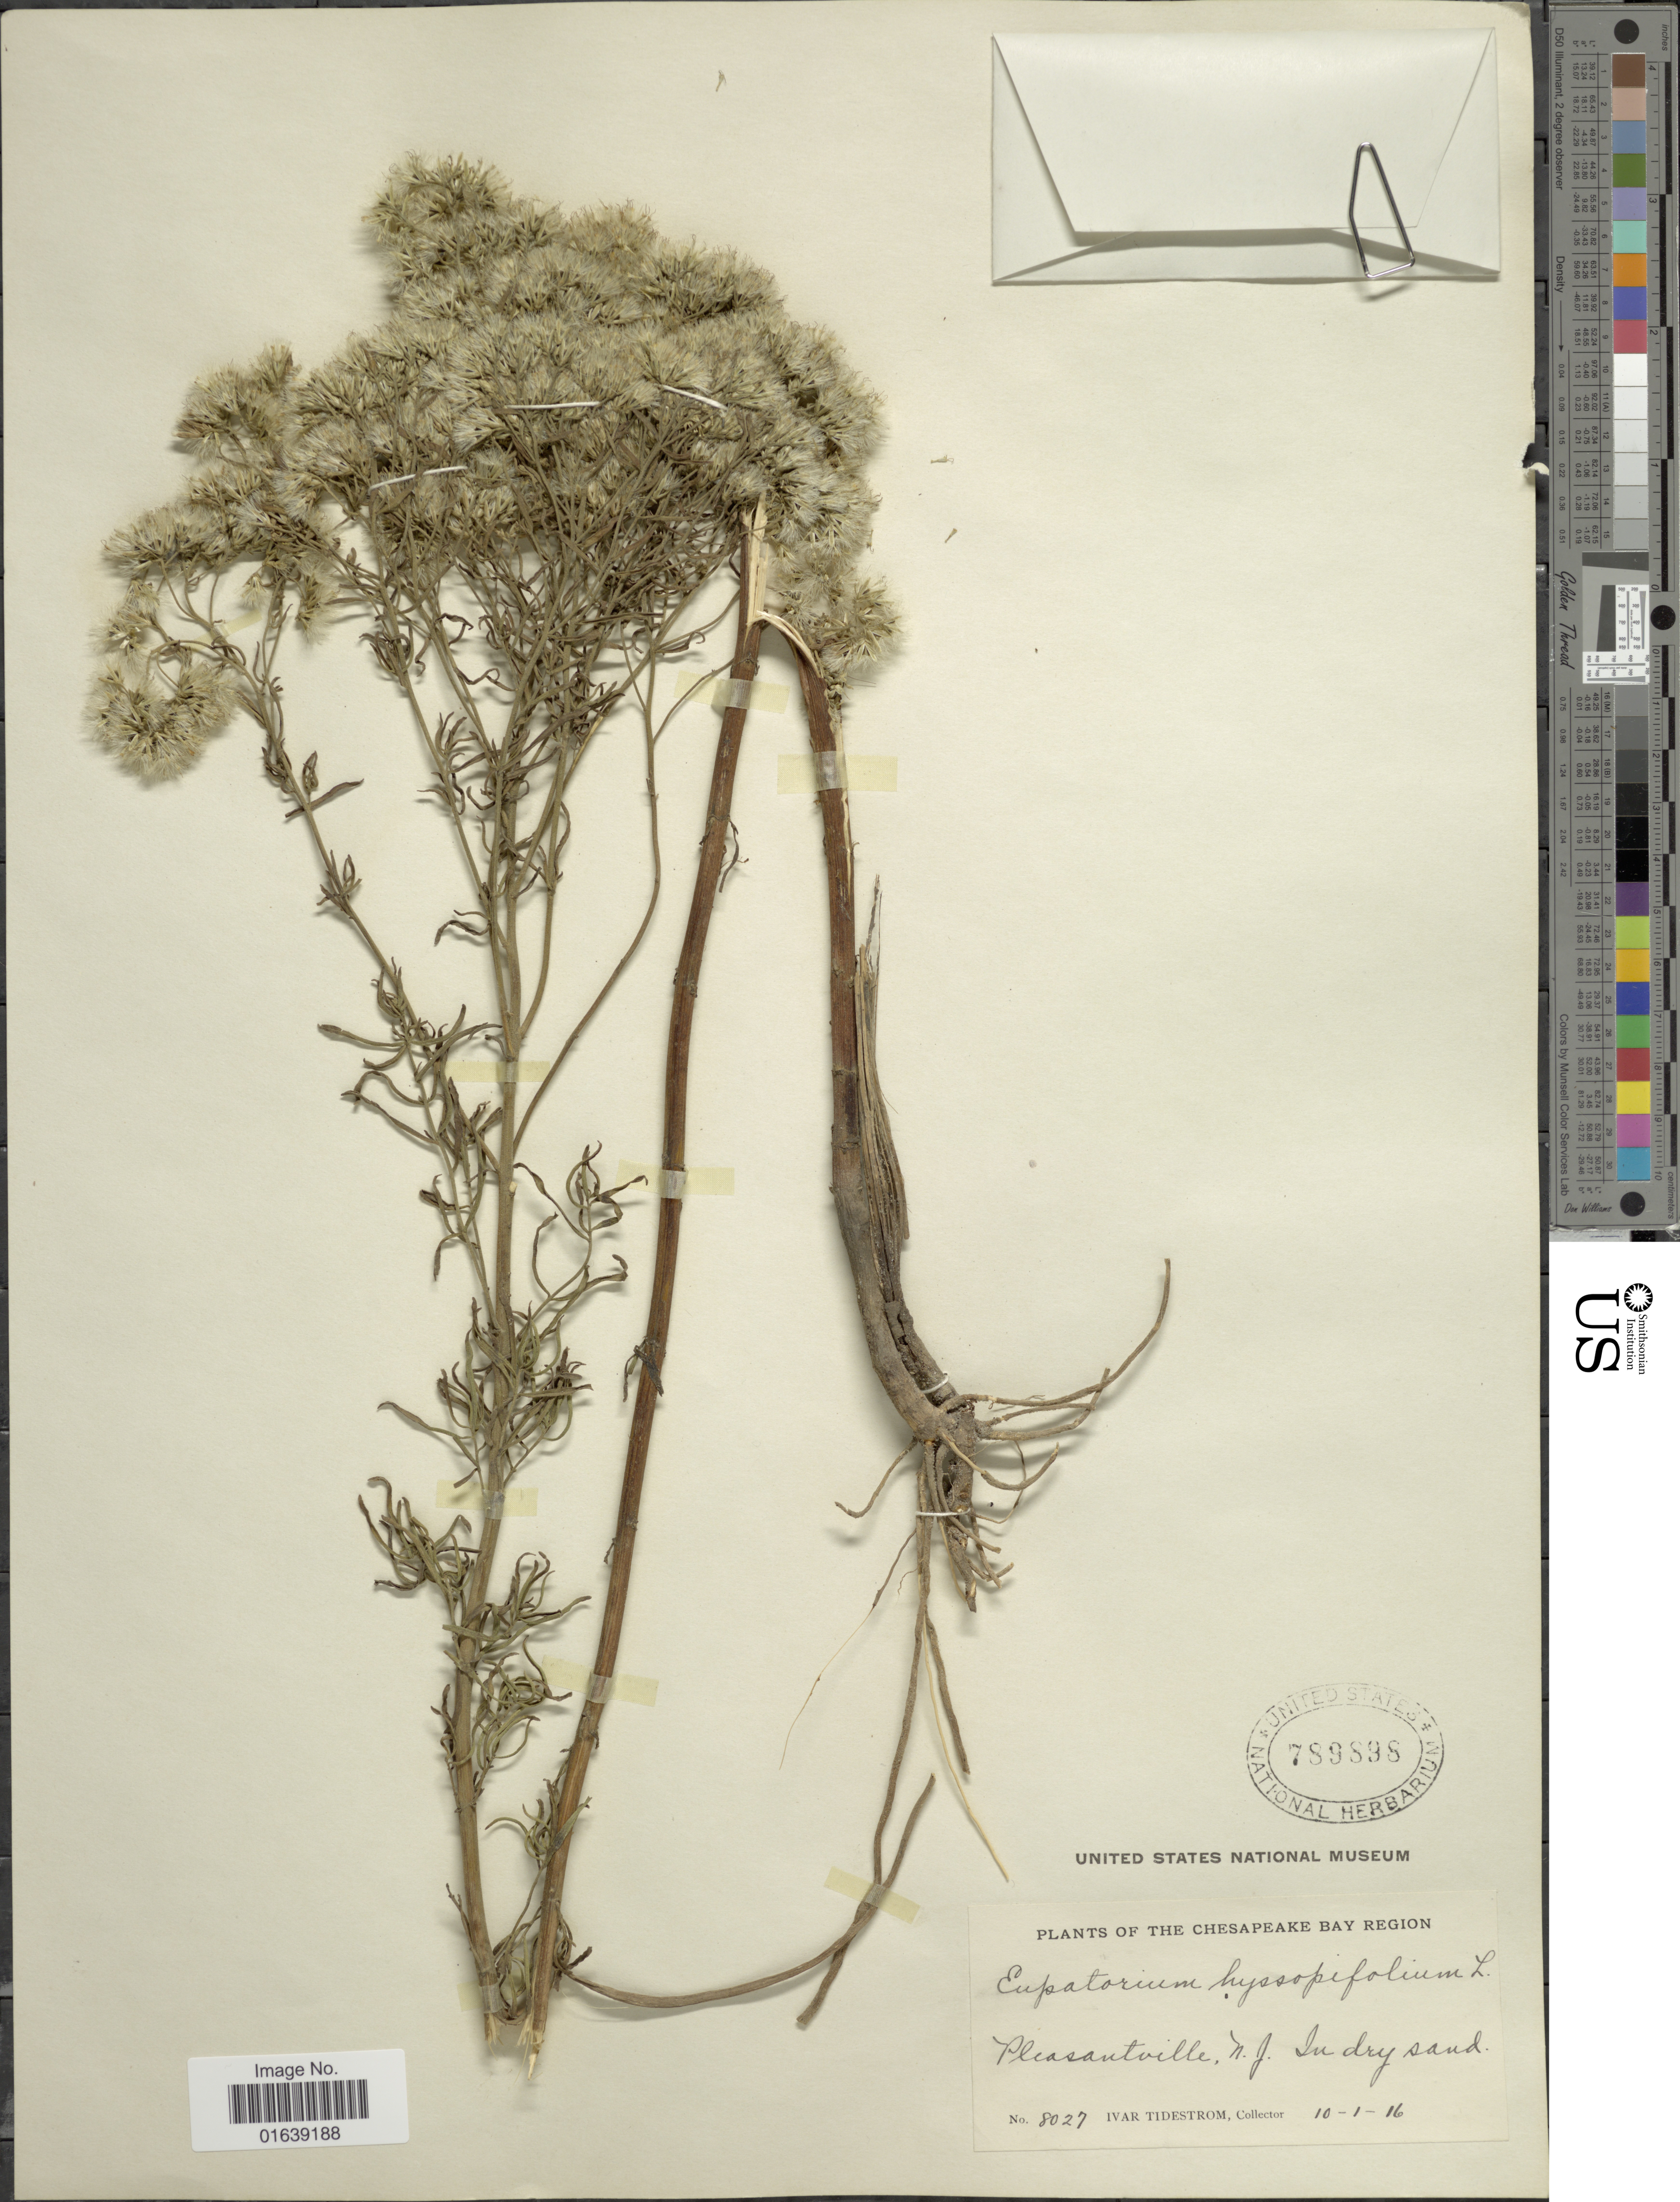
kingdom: Plantae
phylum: Tracheophyta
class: Magnoliopsida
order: Asterales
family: Asteraceae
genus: Eupatorium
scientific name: Eupatorium hyssopifolium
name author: L.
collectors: I. F. Tidestrom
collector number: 8027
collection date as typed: Transcribed d/m/y: 1/10/16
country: United States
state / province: New Jersey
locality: Pleasantville, N. J. in dry sand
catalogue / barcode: US 789898